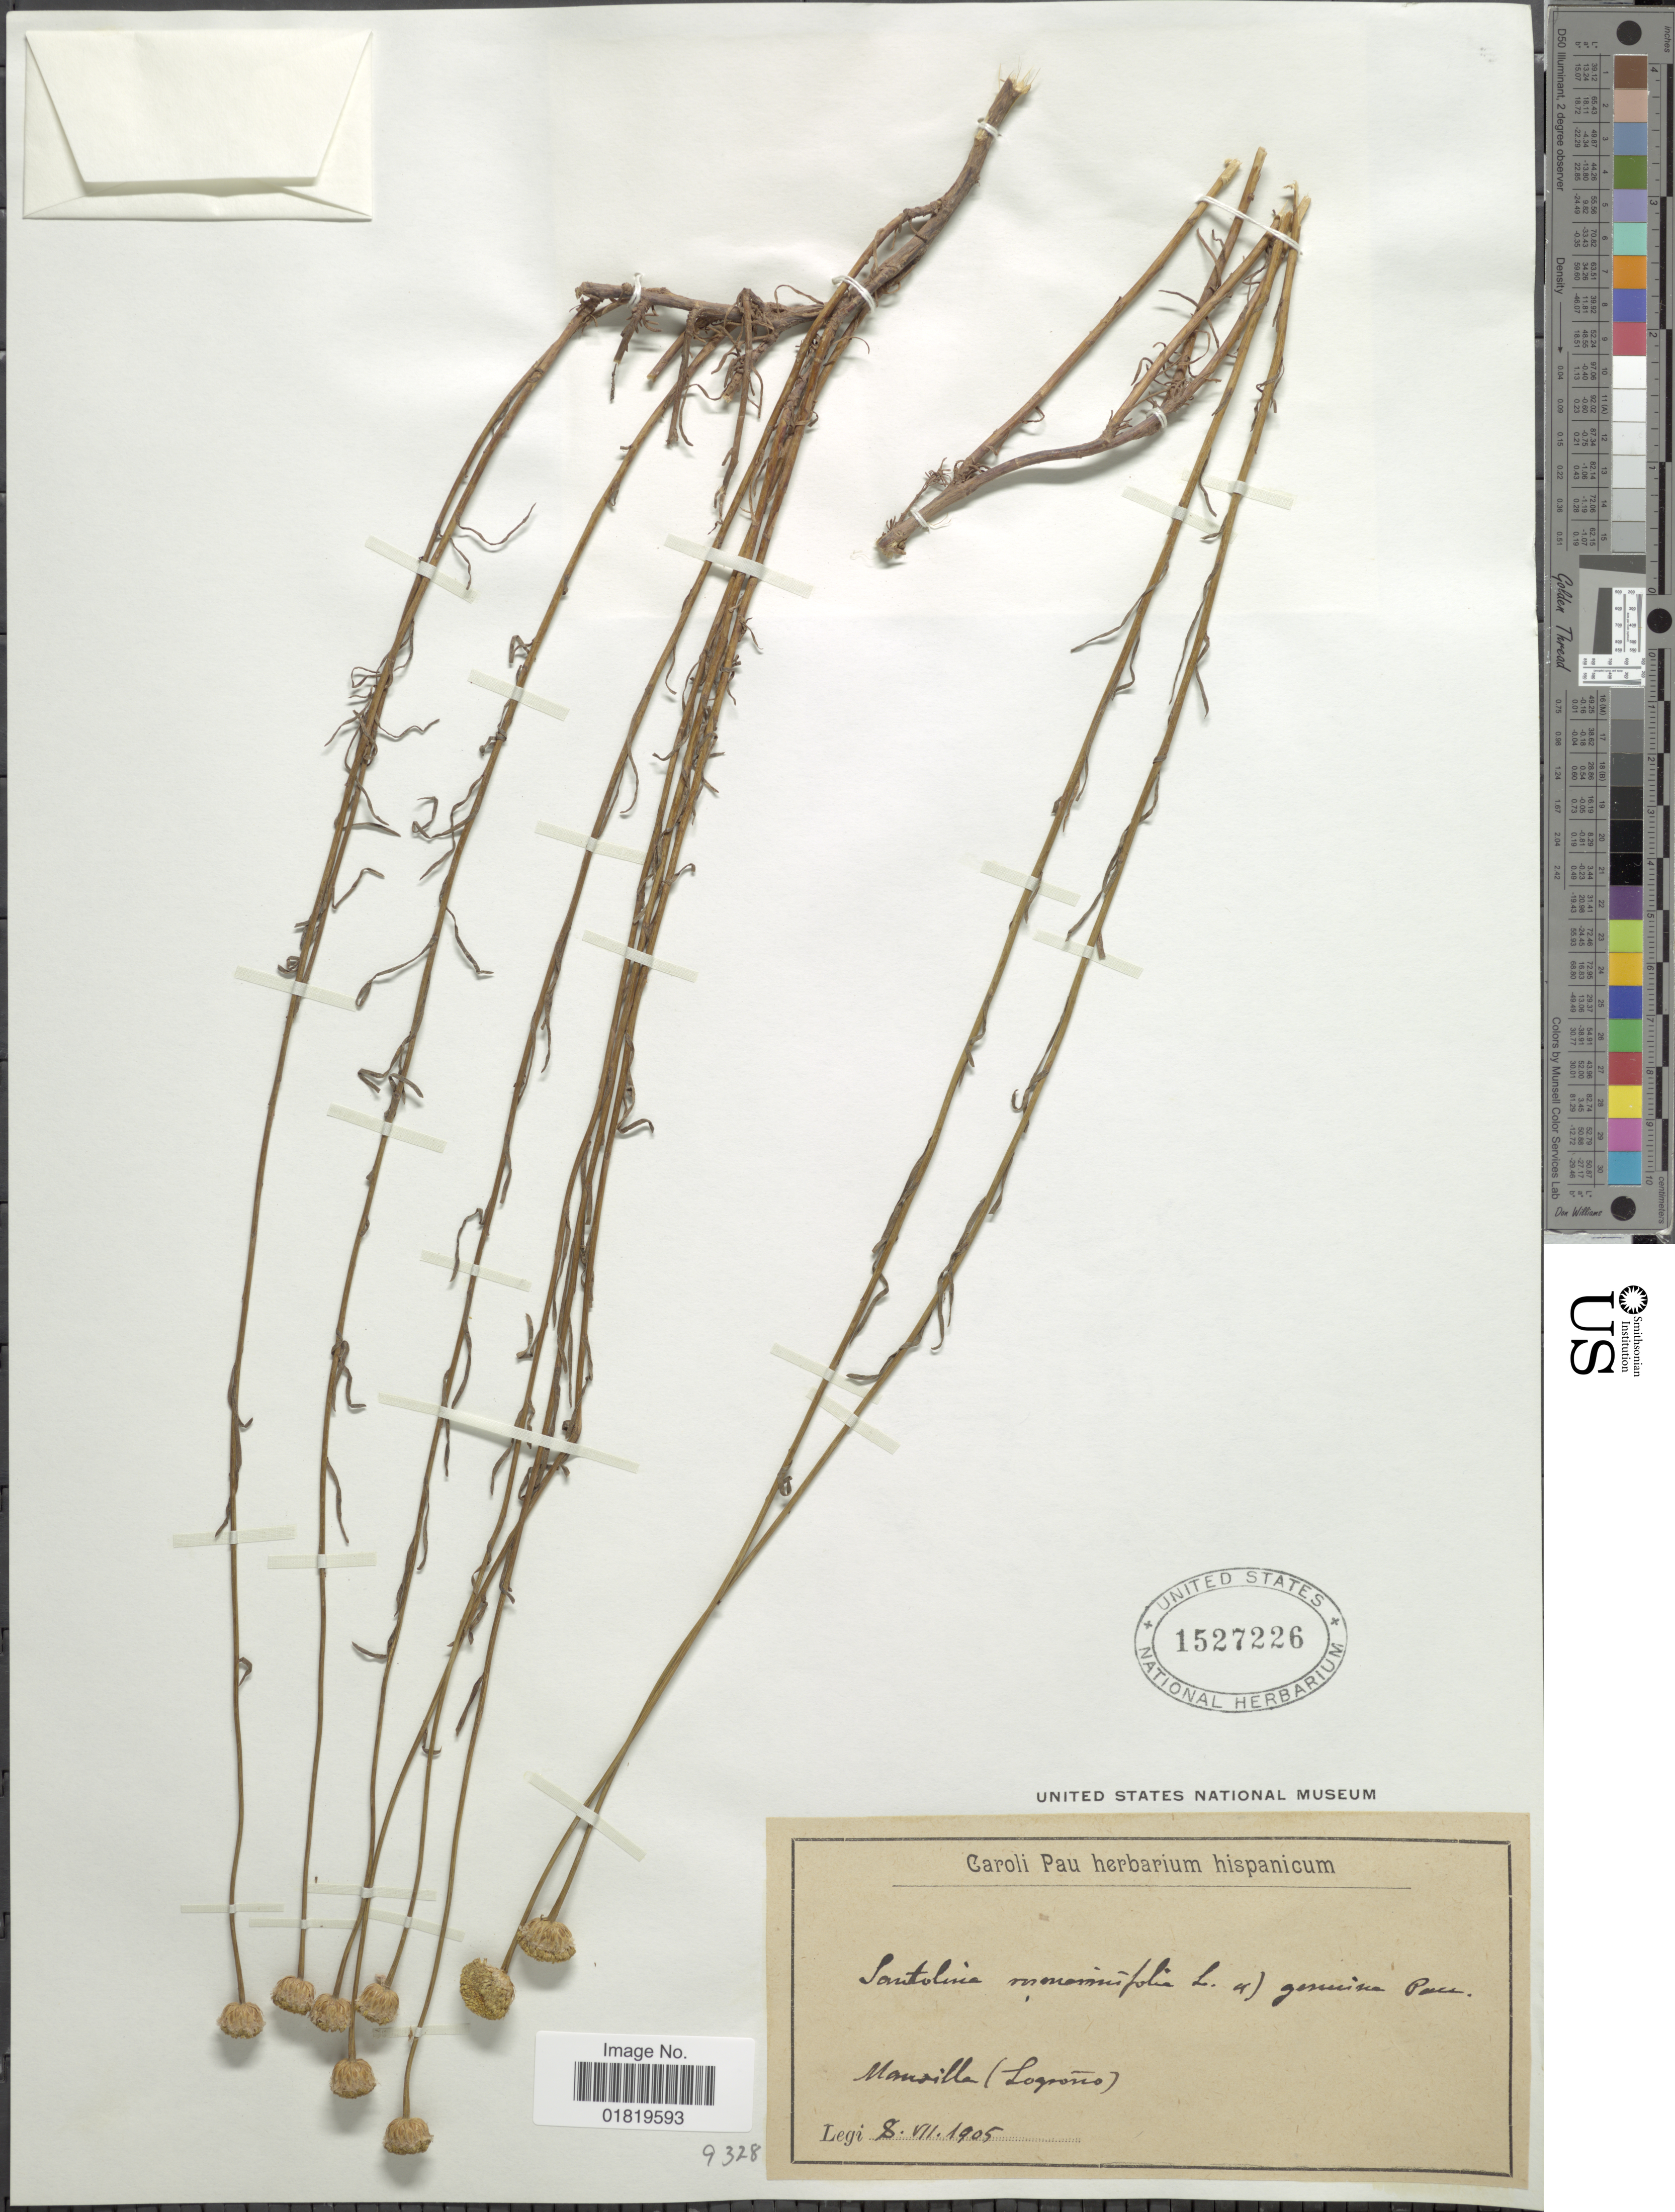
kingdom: Plantae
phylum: Tracheophyta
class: Magnoliopsida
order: Asterales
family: Asteraceae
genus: Santolina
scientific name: Santolina rosmarinifolia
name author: L.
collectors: ex Herb. Caroli Pau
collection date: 1905-07-08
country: Spain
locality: Mansilla (Logrono)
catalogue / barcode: US 1527226